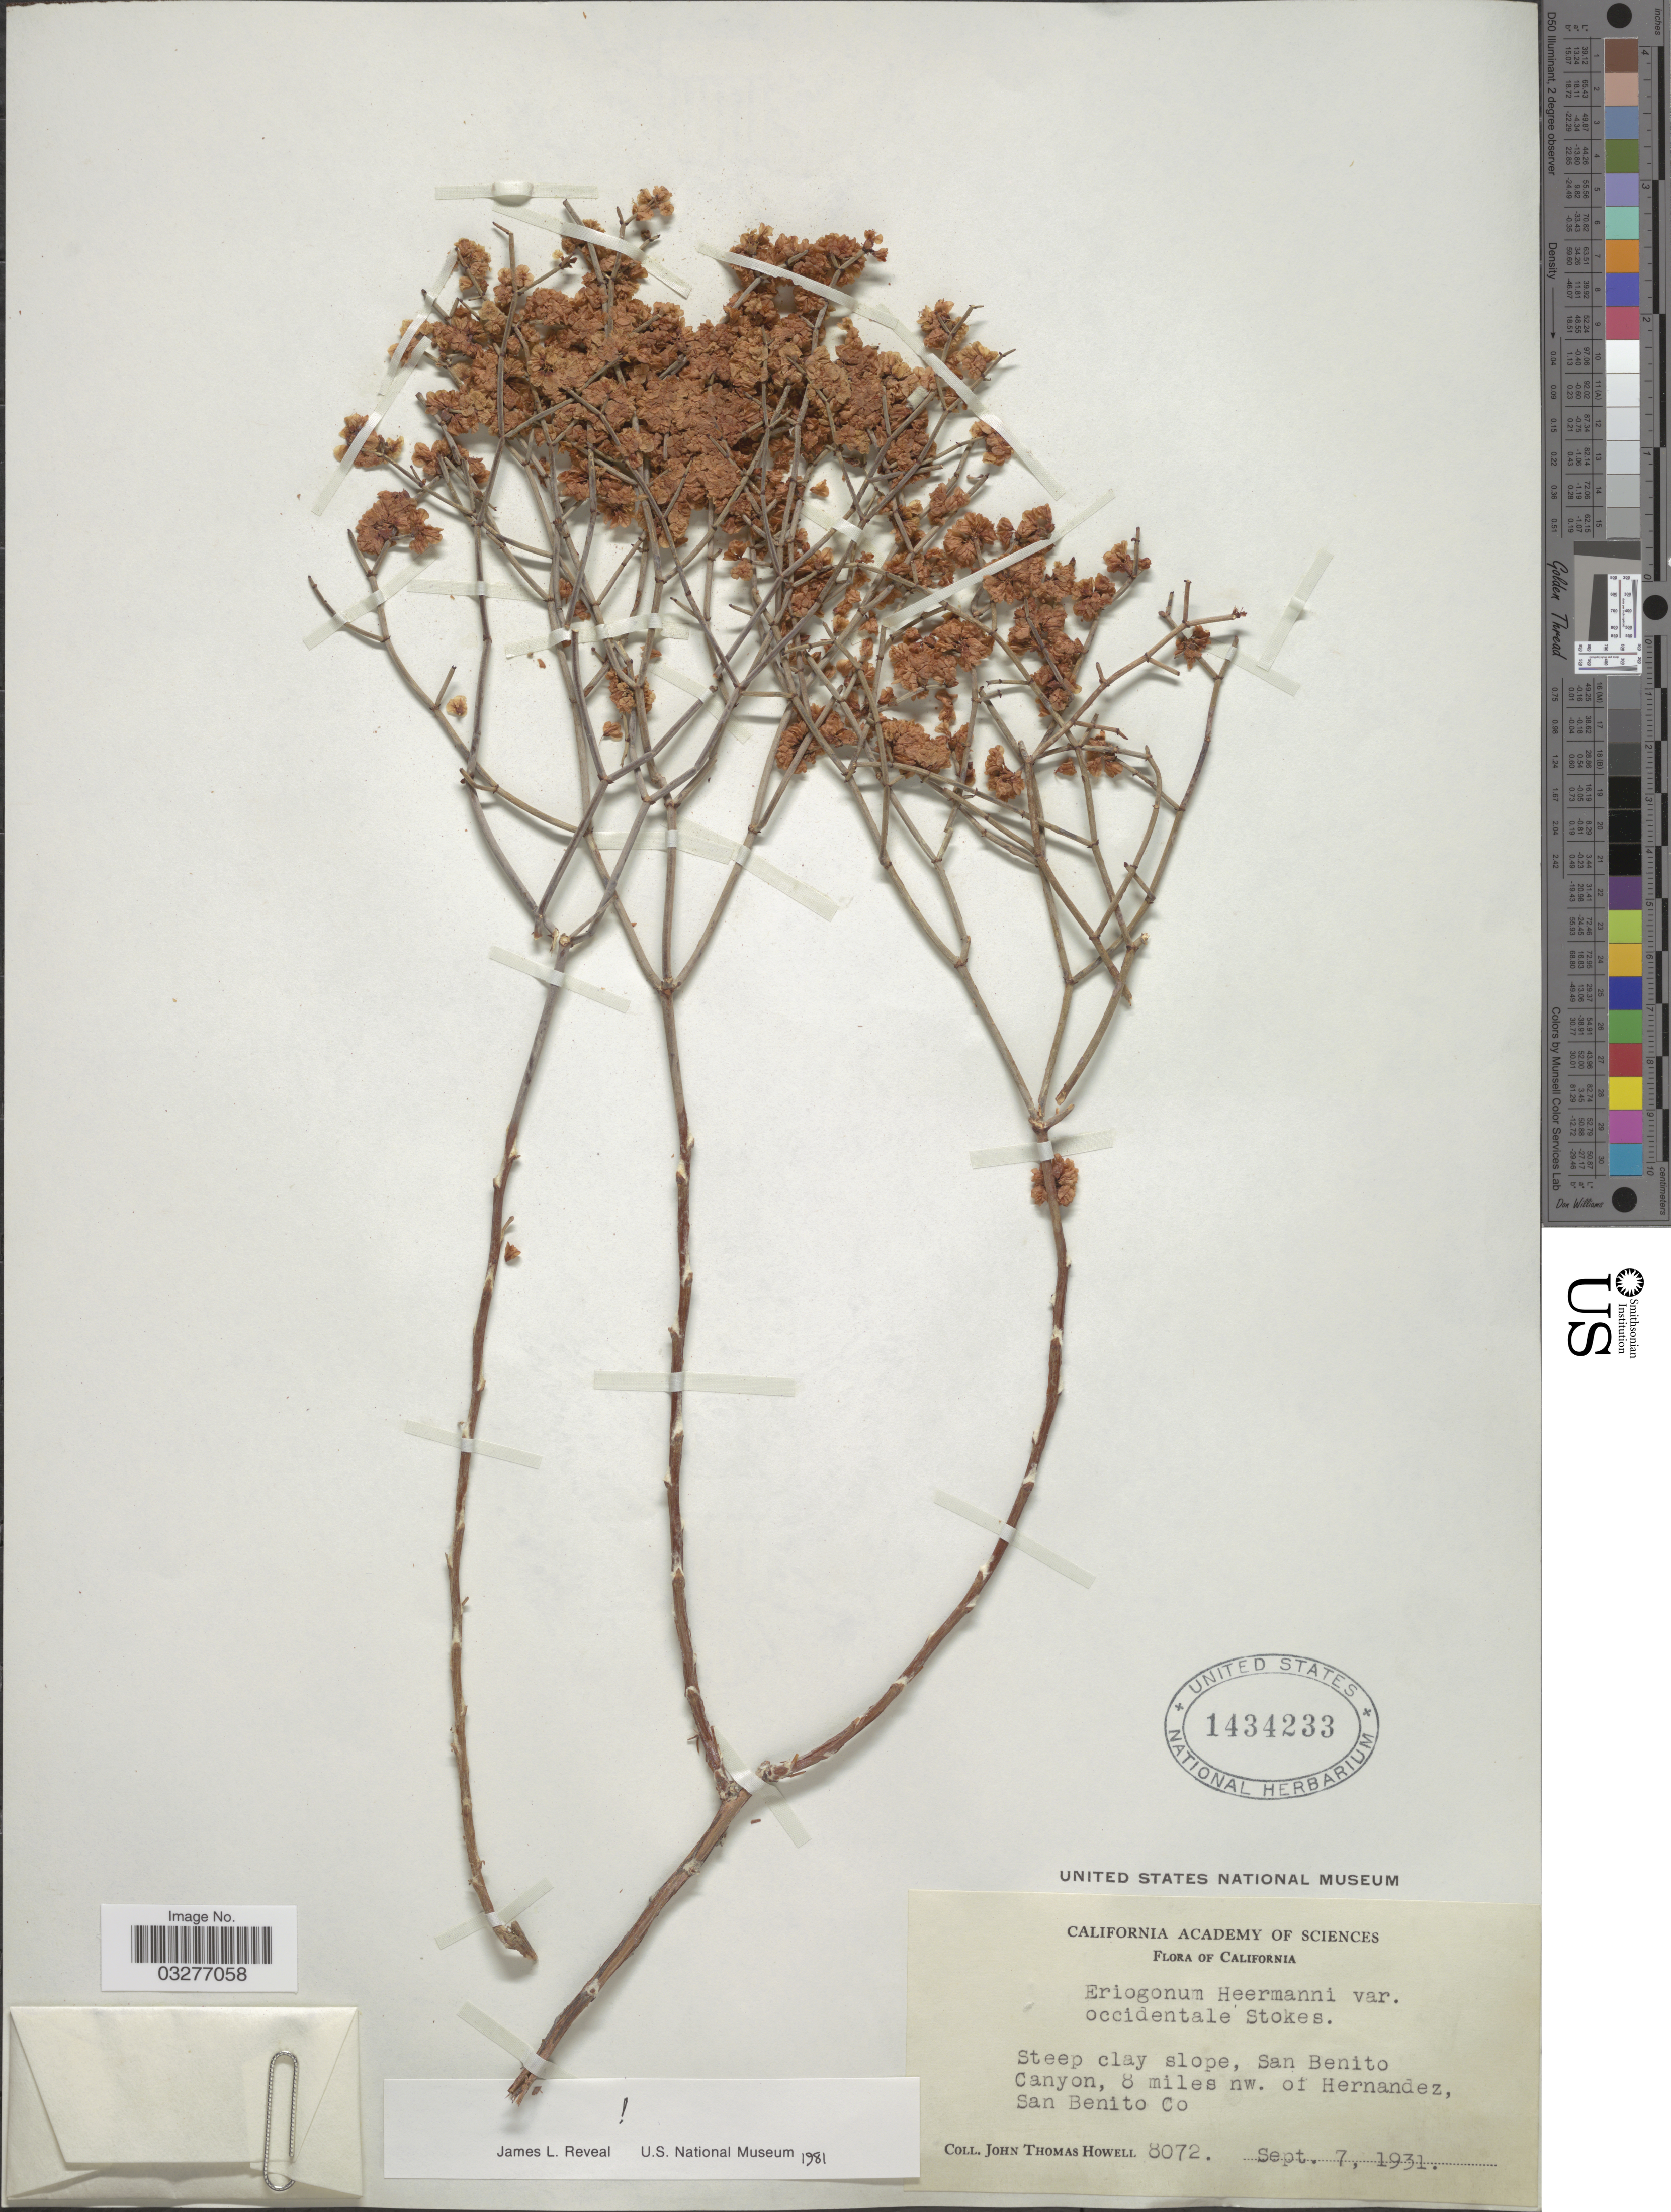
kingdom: Plantae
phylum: Tracheophyta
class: Magnoliopsida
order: Caryophyllales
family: Polygonaceae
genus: Eriogonum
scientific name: Eriogonum heermannii var. occidentale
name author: S. Stokes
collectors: J. T. Howell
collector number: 8072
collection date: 1931-09-07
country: United States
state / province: California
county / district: San Benito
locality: San Benito Canyon, 8 miles nw. of Hernandes, San Benito Co.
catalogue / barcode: US 1434233